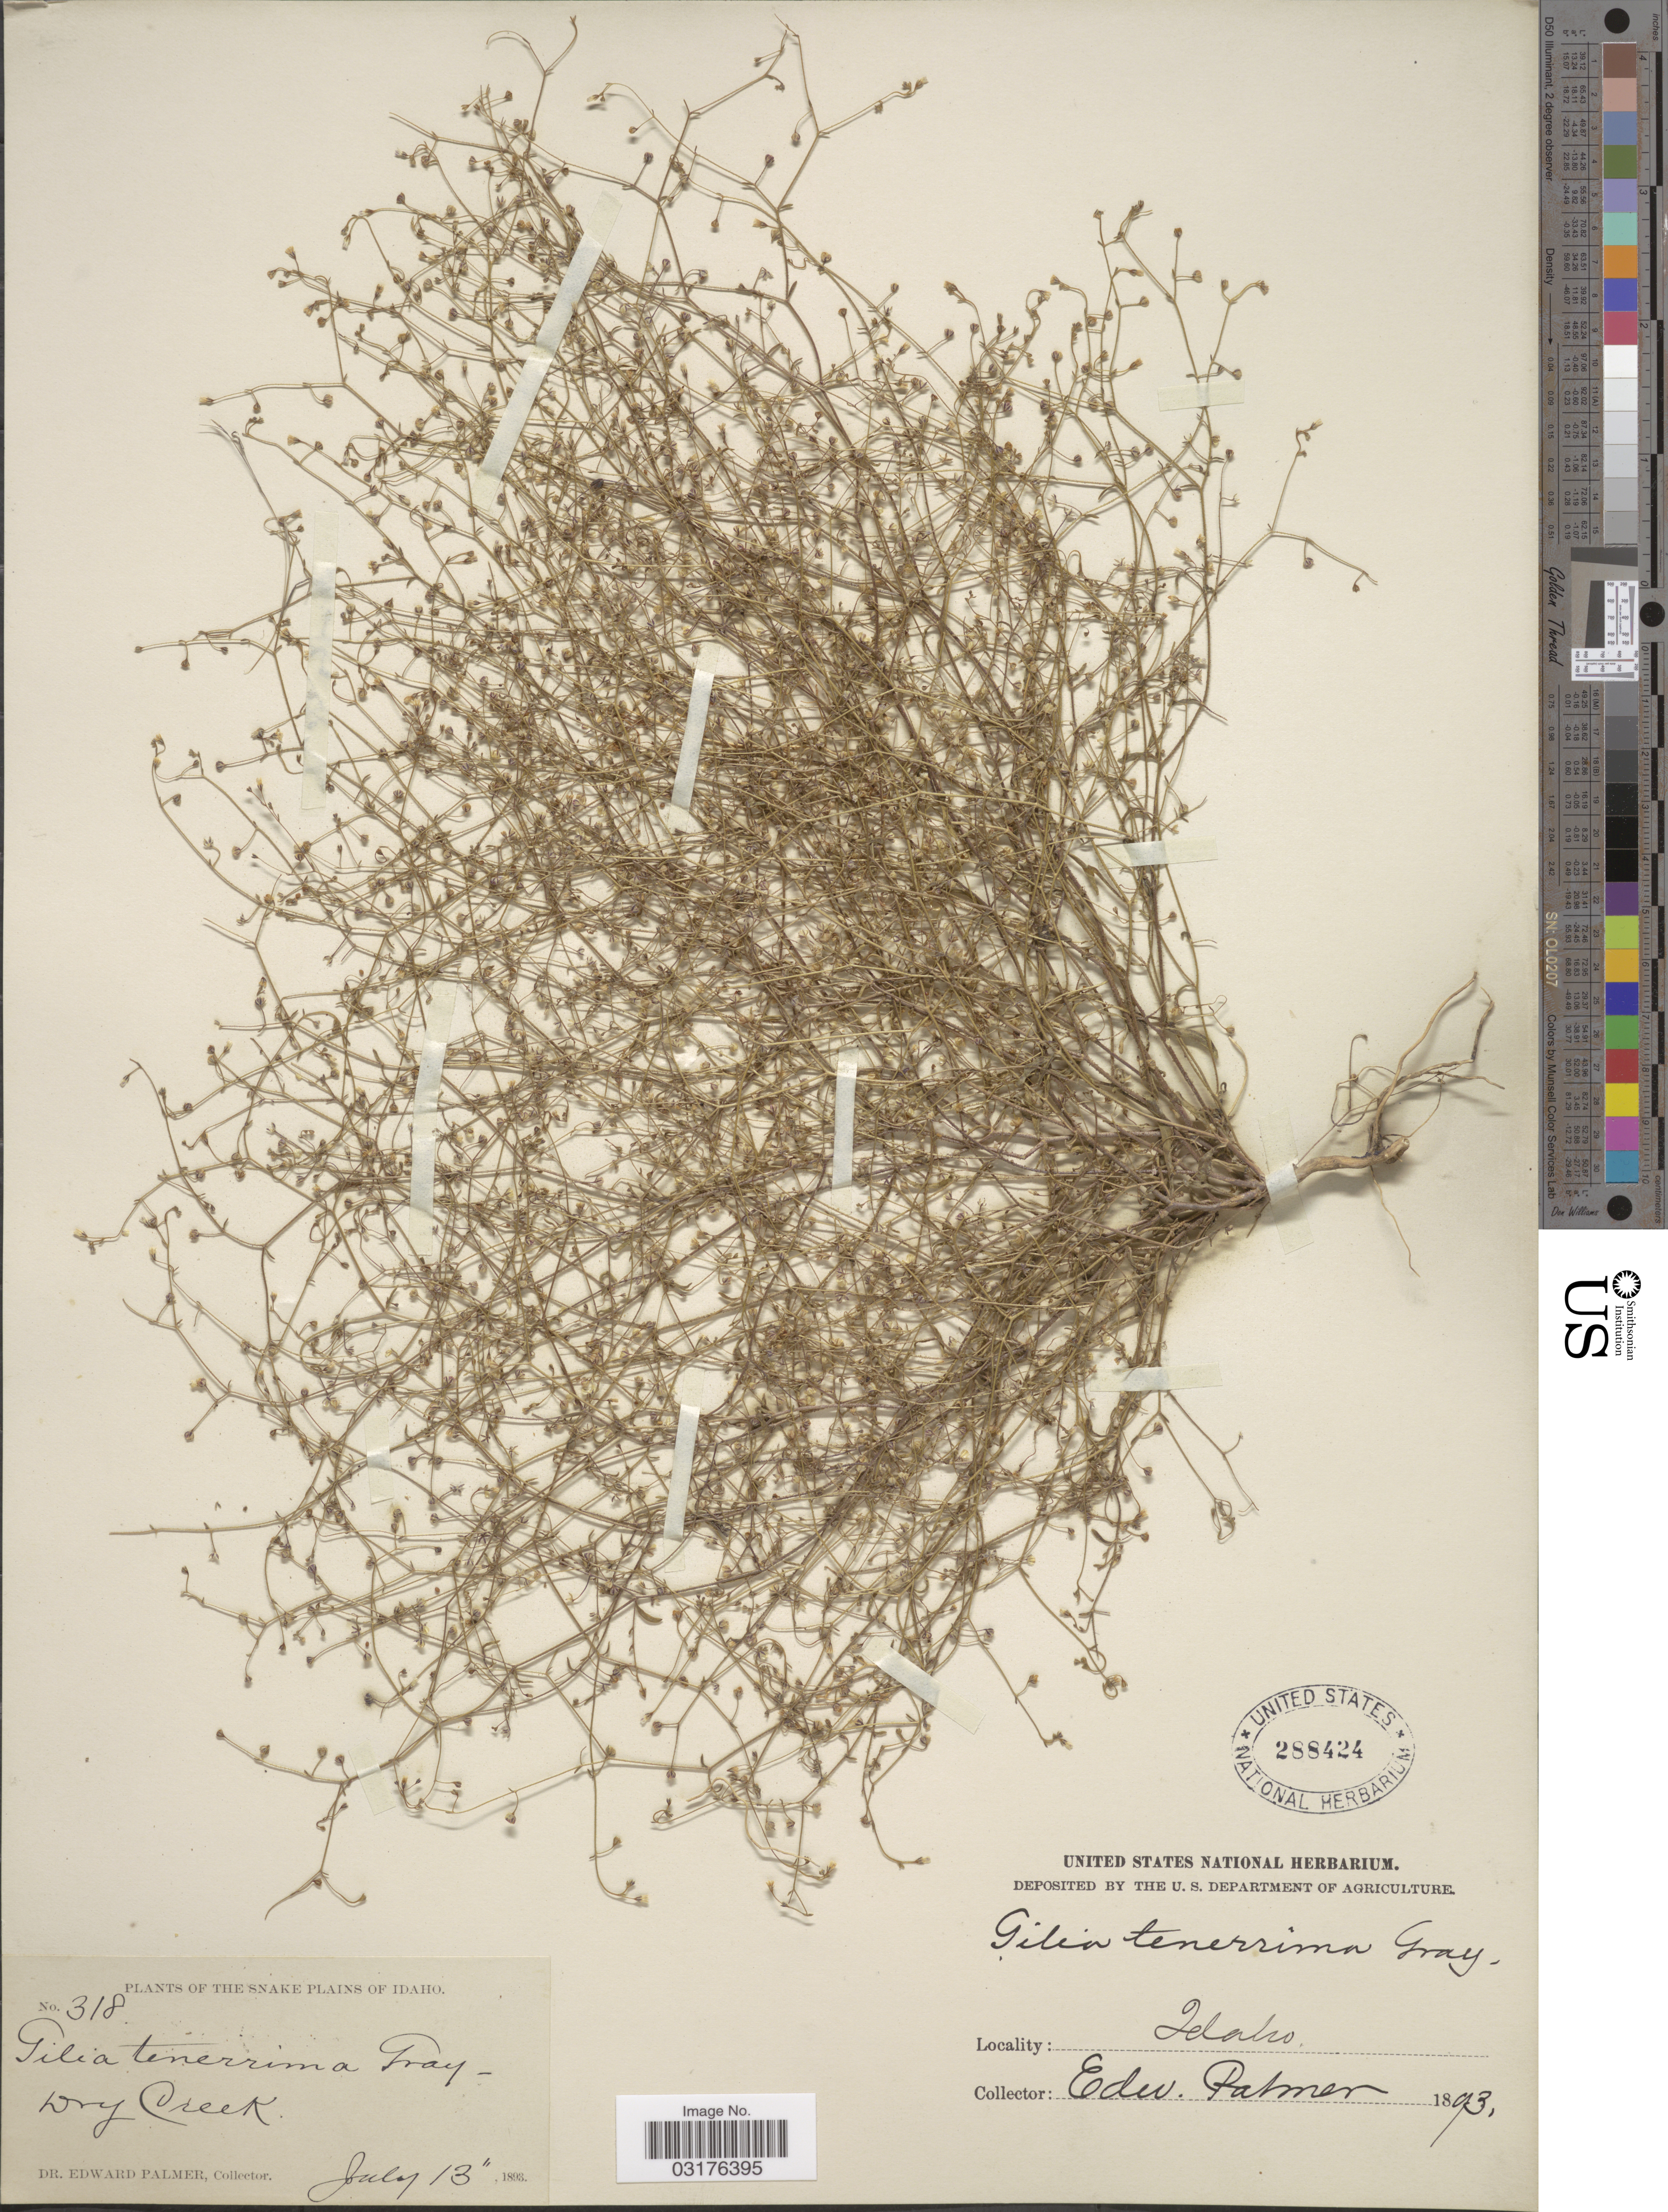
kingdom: Plantae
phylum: Tracheophyta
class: Magnoliopsida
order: Ericales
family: Polemoniaceae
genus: Lathrocasis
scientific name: Lathrocasis tenerrima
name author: (A. Gray) L.A. Johnson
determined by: Strong, Mark T., (BOT), Smithsonian Institution - National Museum of Natural History (UNITED STATES)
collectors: E. Palmer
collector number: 318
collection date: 1893-07-13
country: United States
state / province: Idaho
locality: The Snake Plains of Idaho. Dry Creek.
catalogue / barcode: US 288424